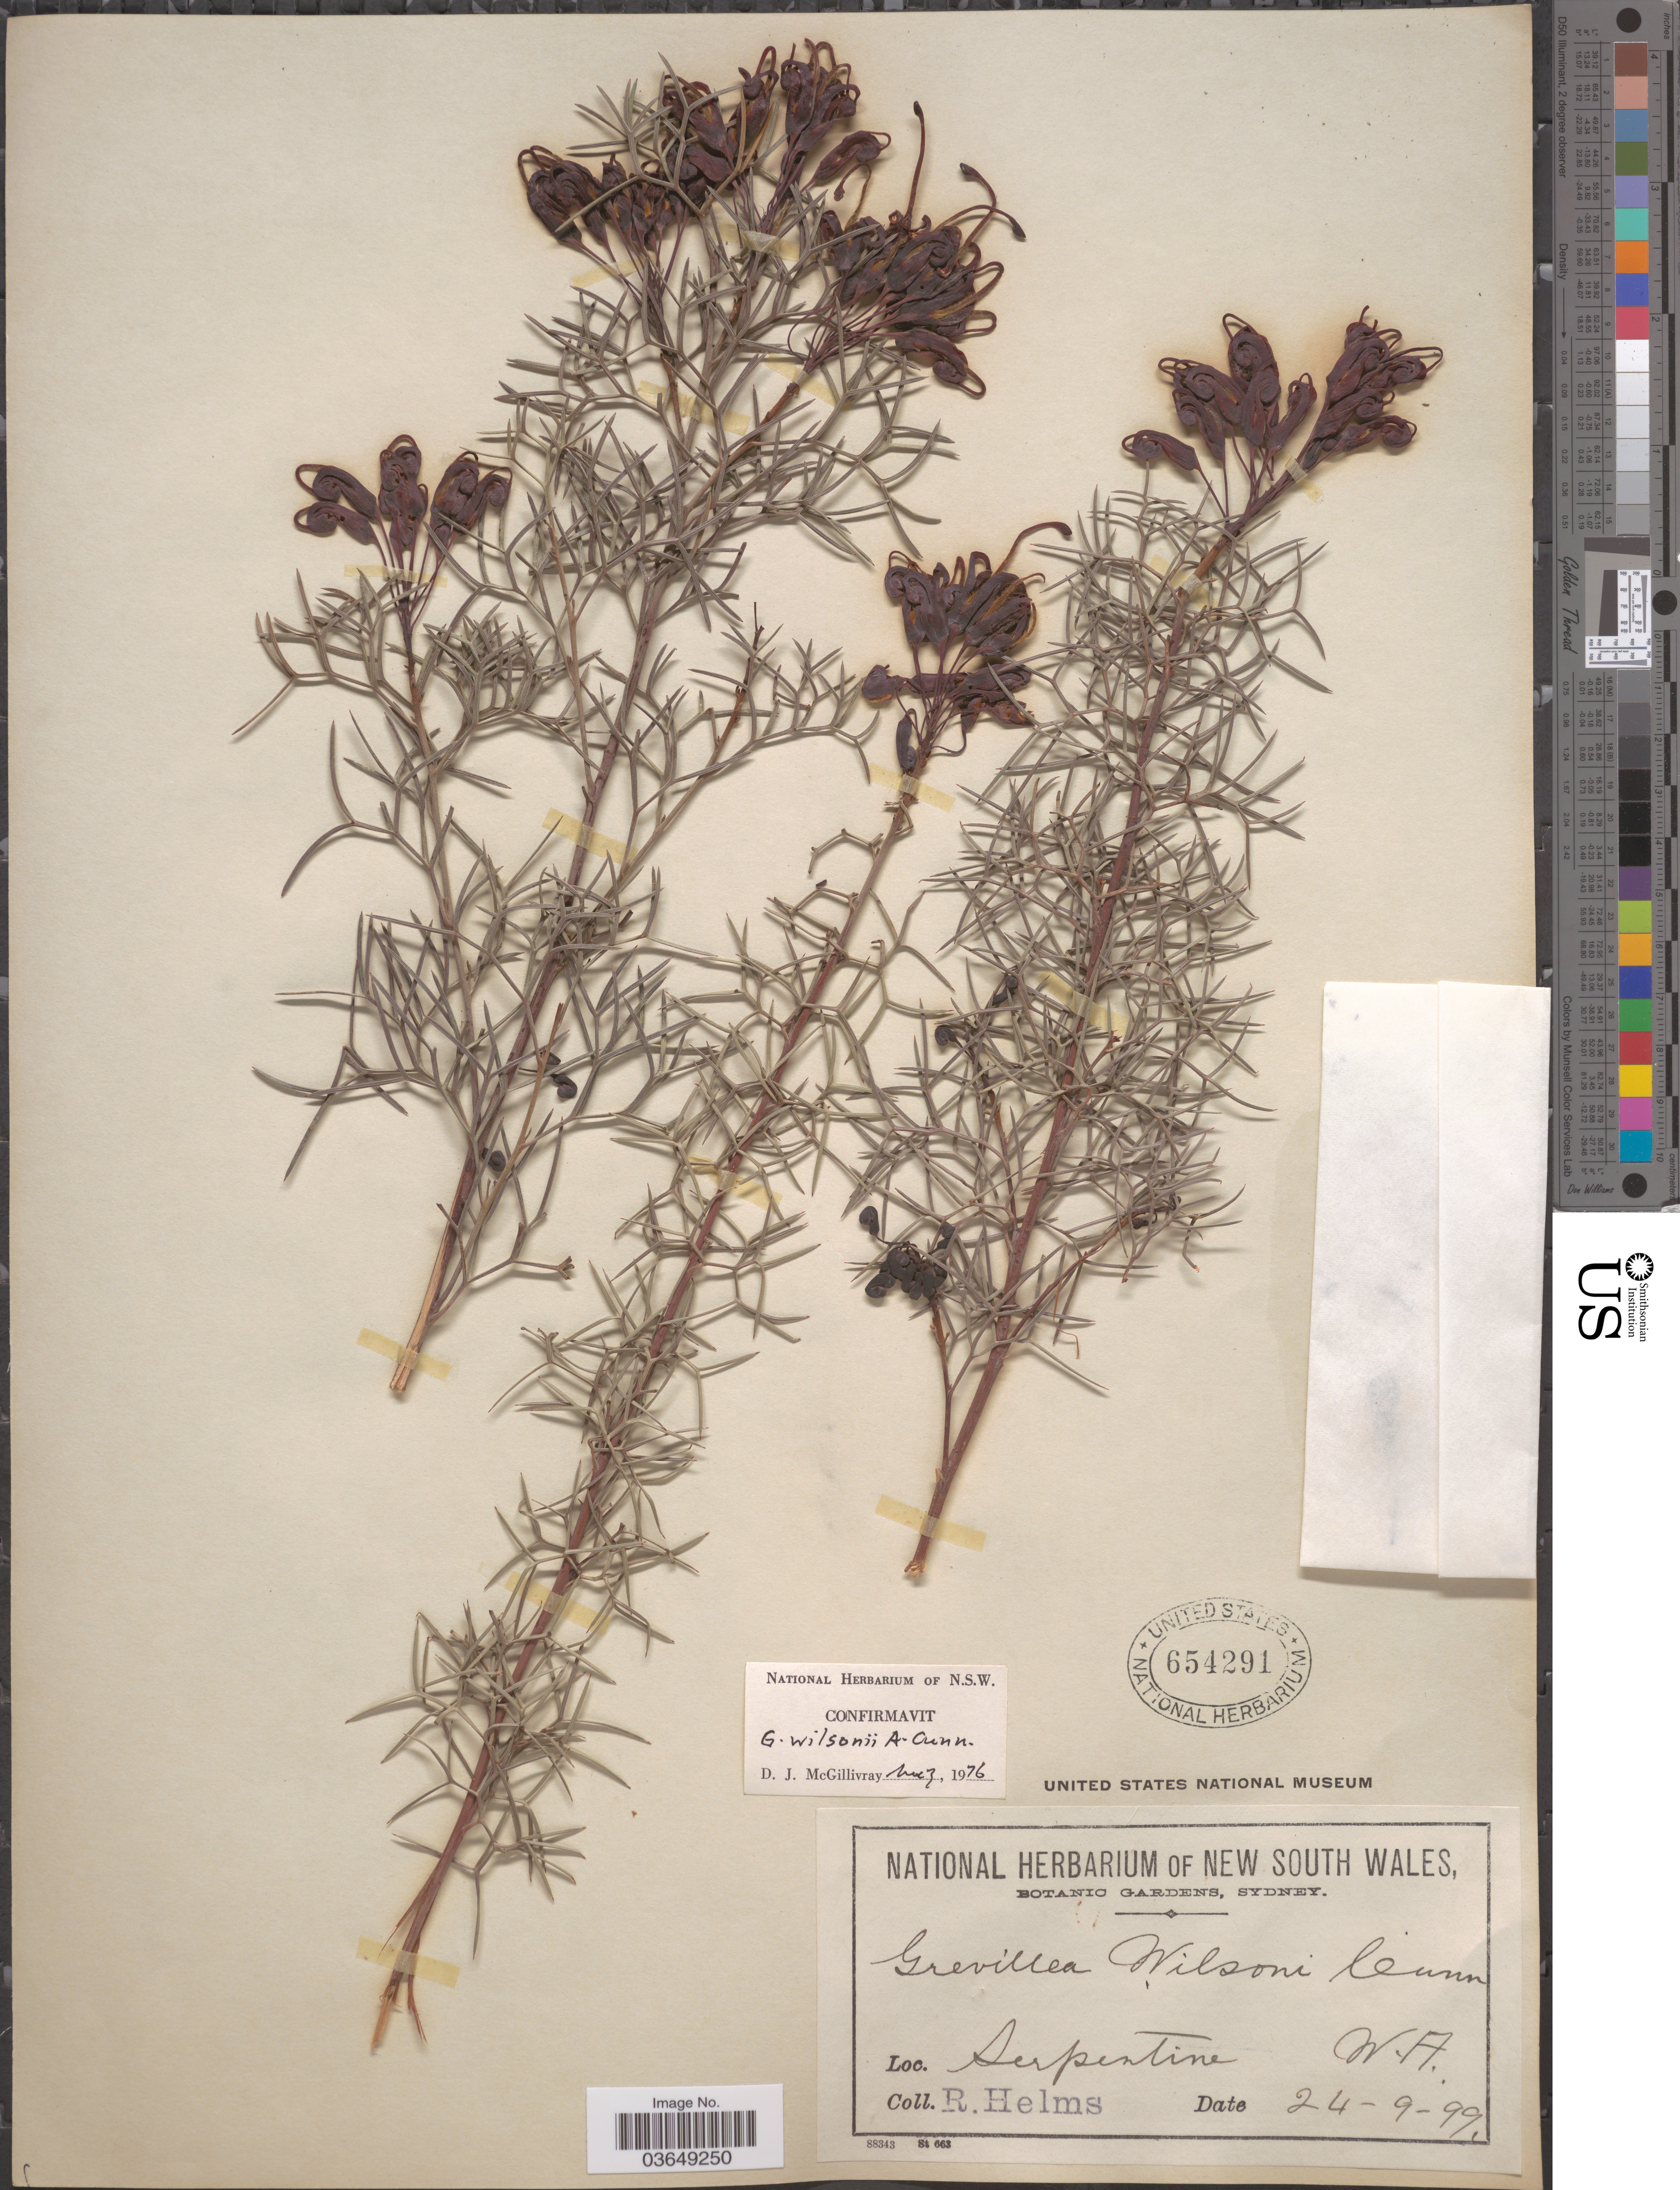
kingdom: Plantae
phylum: Tracheophyta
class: Magnoliopsida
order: Proteales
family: Proteaceae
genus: Grevillea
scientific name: Grevillea wilsonii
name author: A. Cunn.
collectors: R. Helms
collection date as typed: Transcribed d/m/y: 24/9/99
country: Australia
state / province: Western Australia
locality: Serpentine.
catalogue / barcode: US 654291